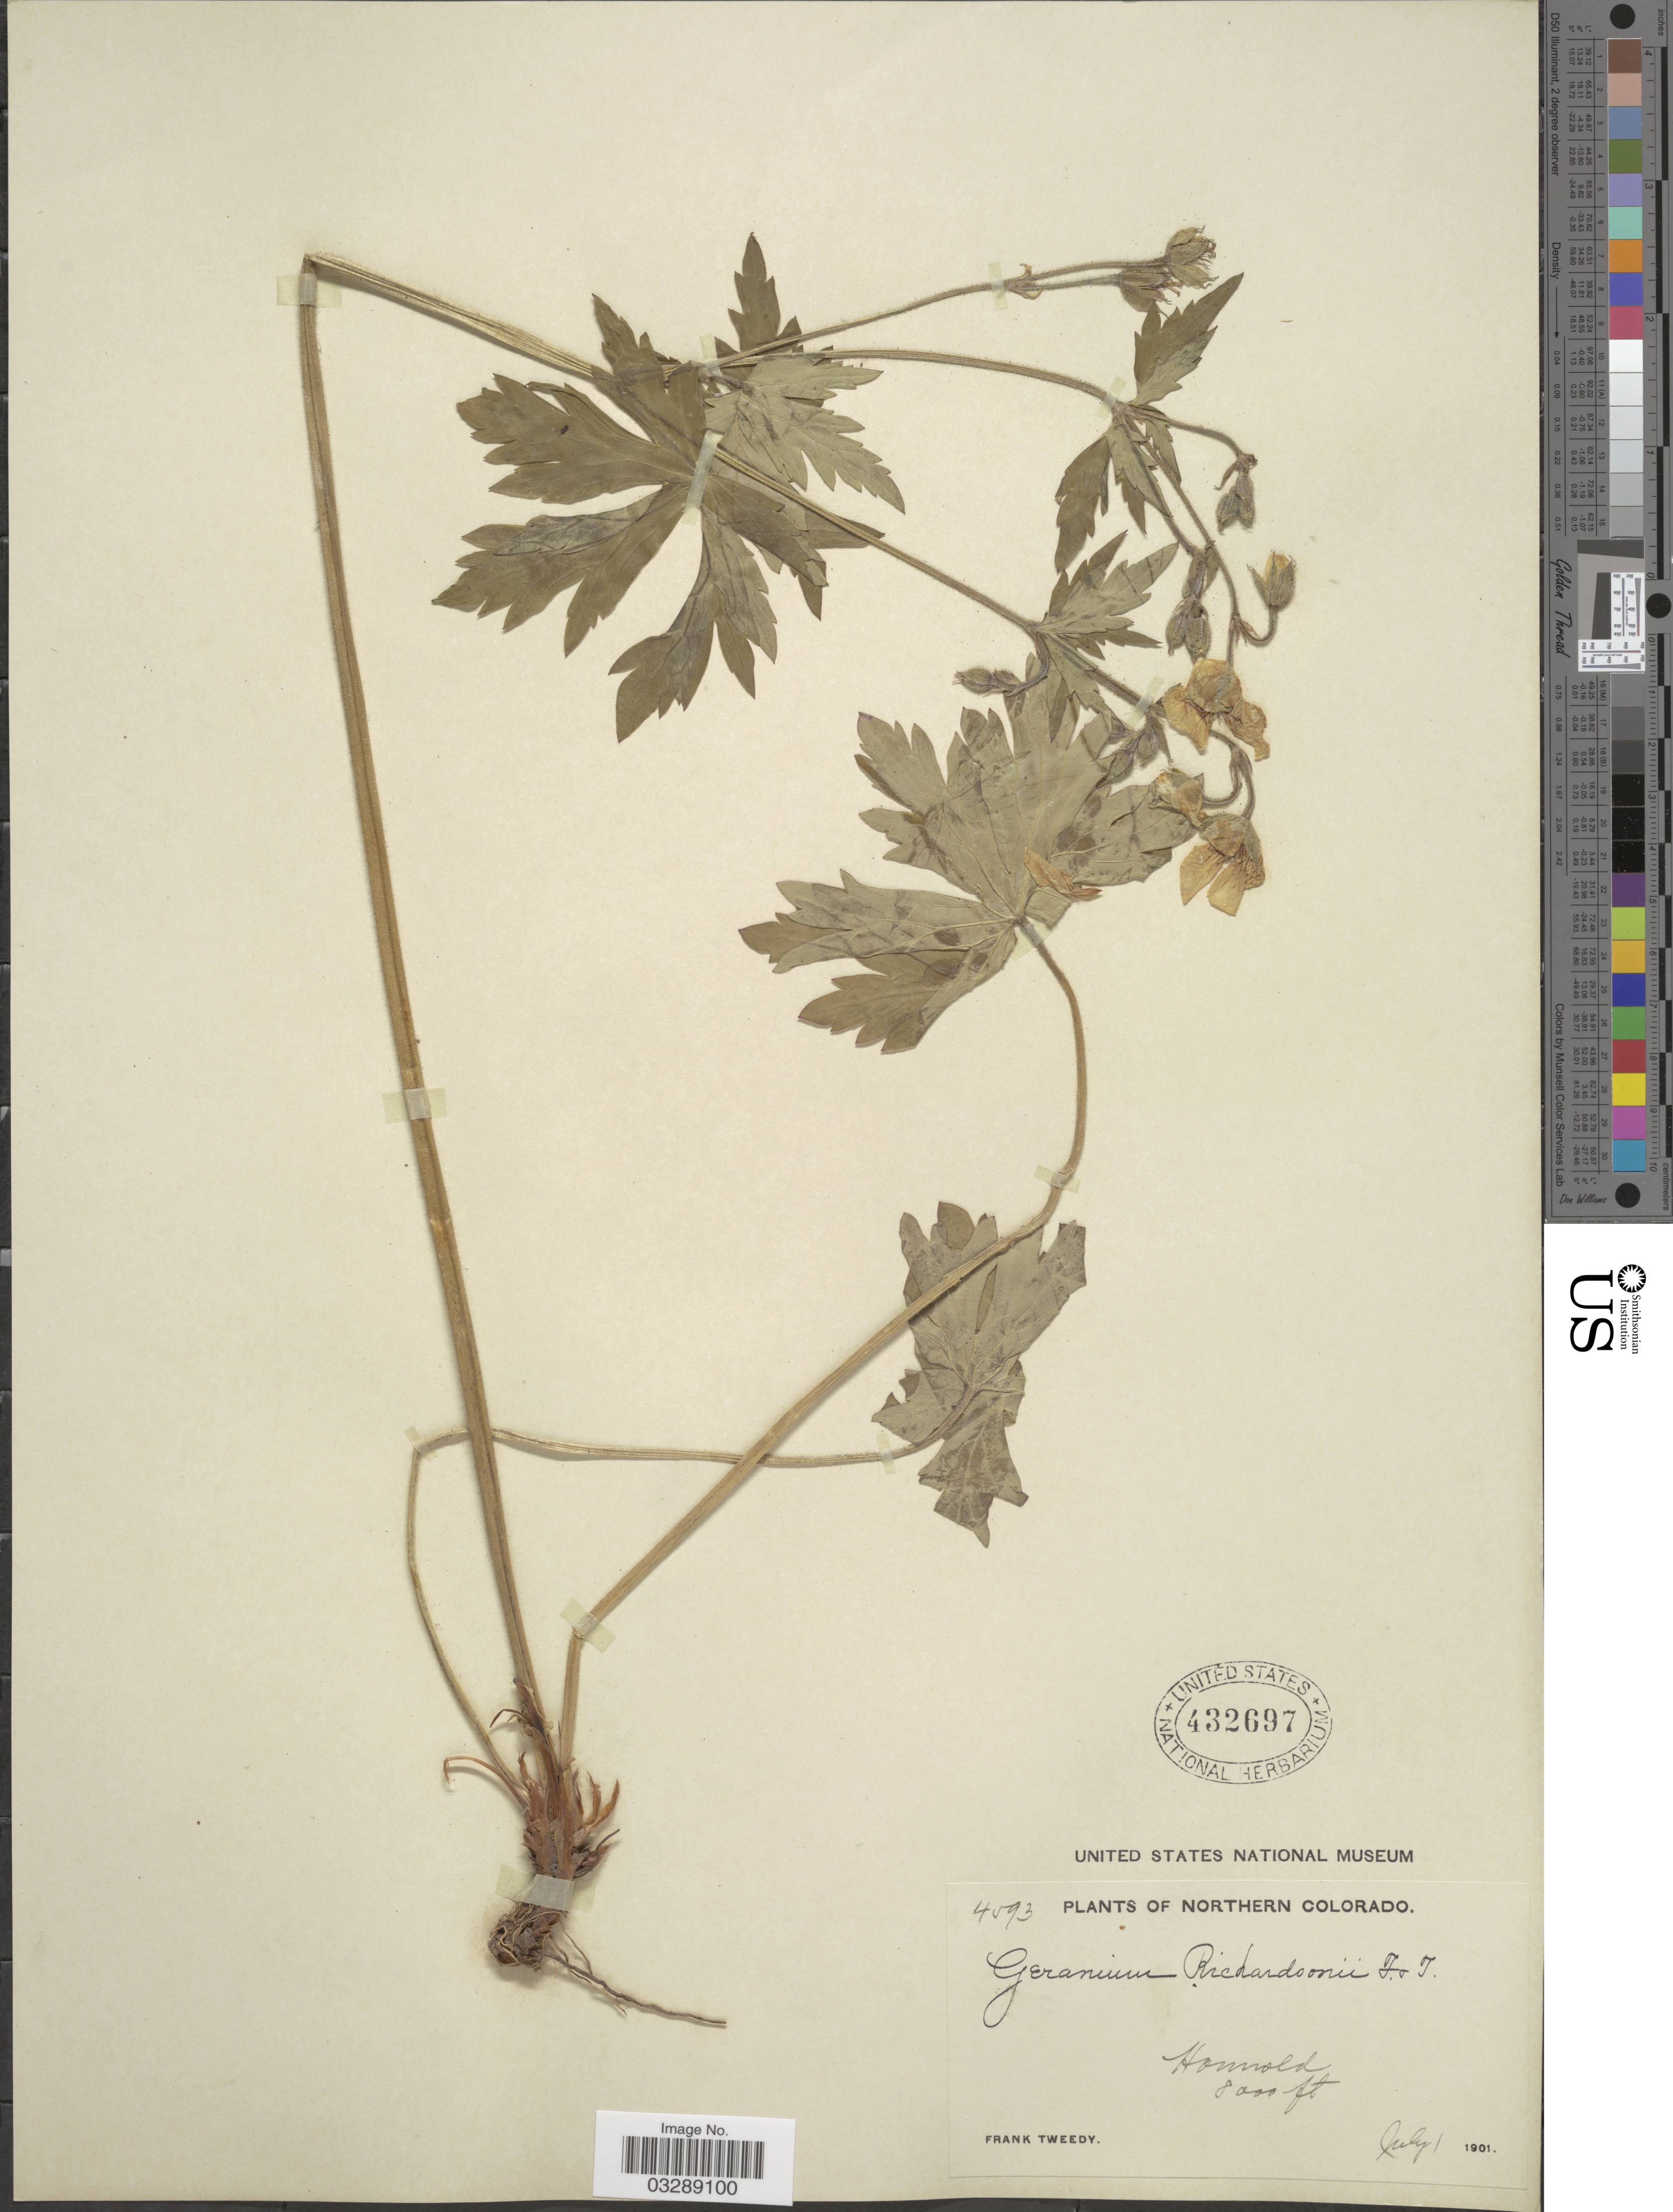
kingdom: Plantae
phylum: Tracheophyta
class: Magnoliopsida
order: Geraniales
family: Geraniaceae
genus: Geranium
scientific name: Geranium richardsonii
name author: Fisch. & Trautv.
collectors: F. Tweedy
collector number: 4593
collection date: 1901-07-01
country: United States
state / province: Colorado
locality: Northern Colorado. Honnold.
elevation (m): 2438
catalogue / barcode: US 432697